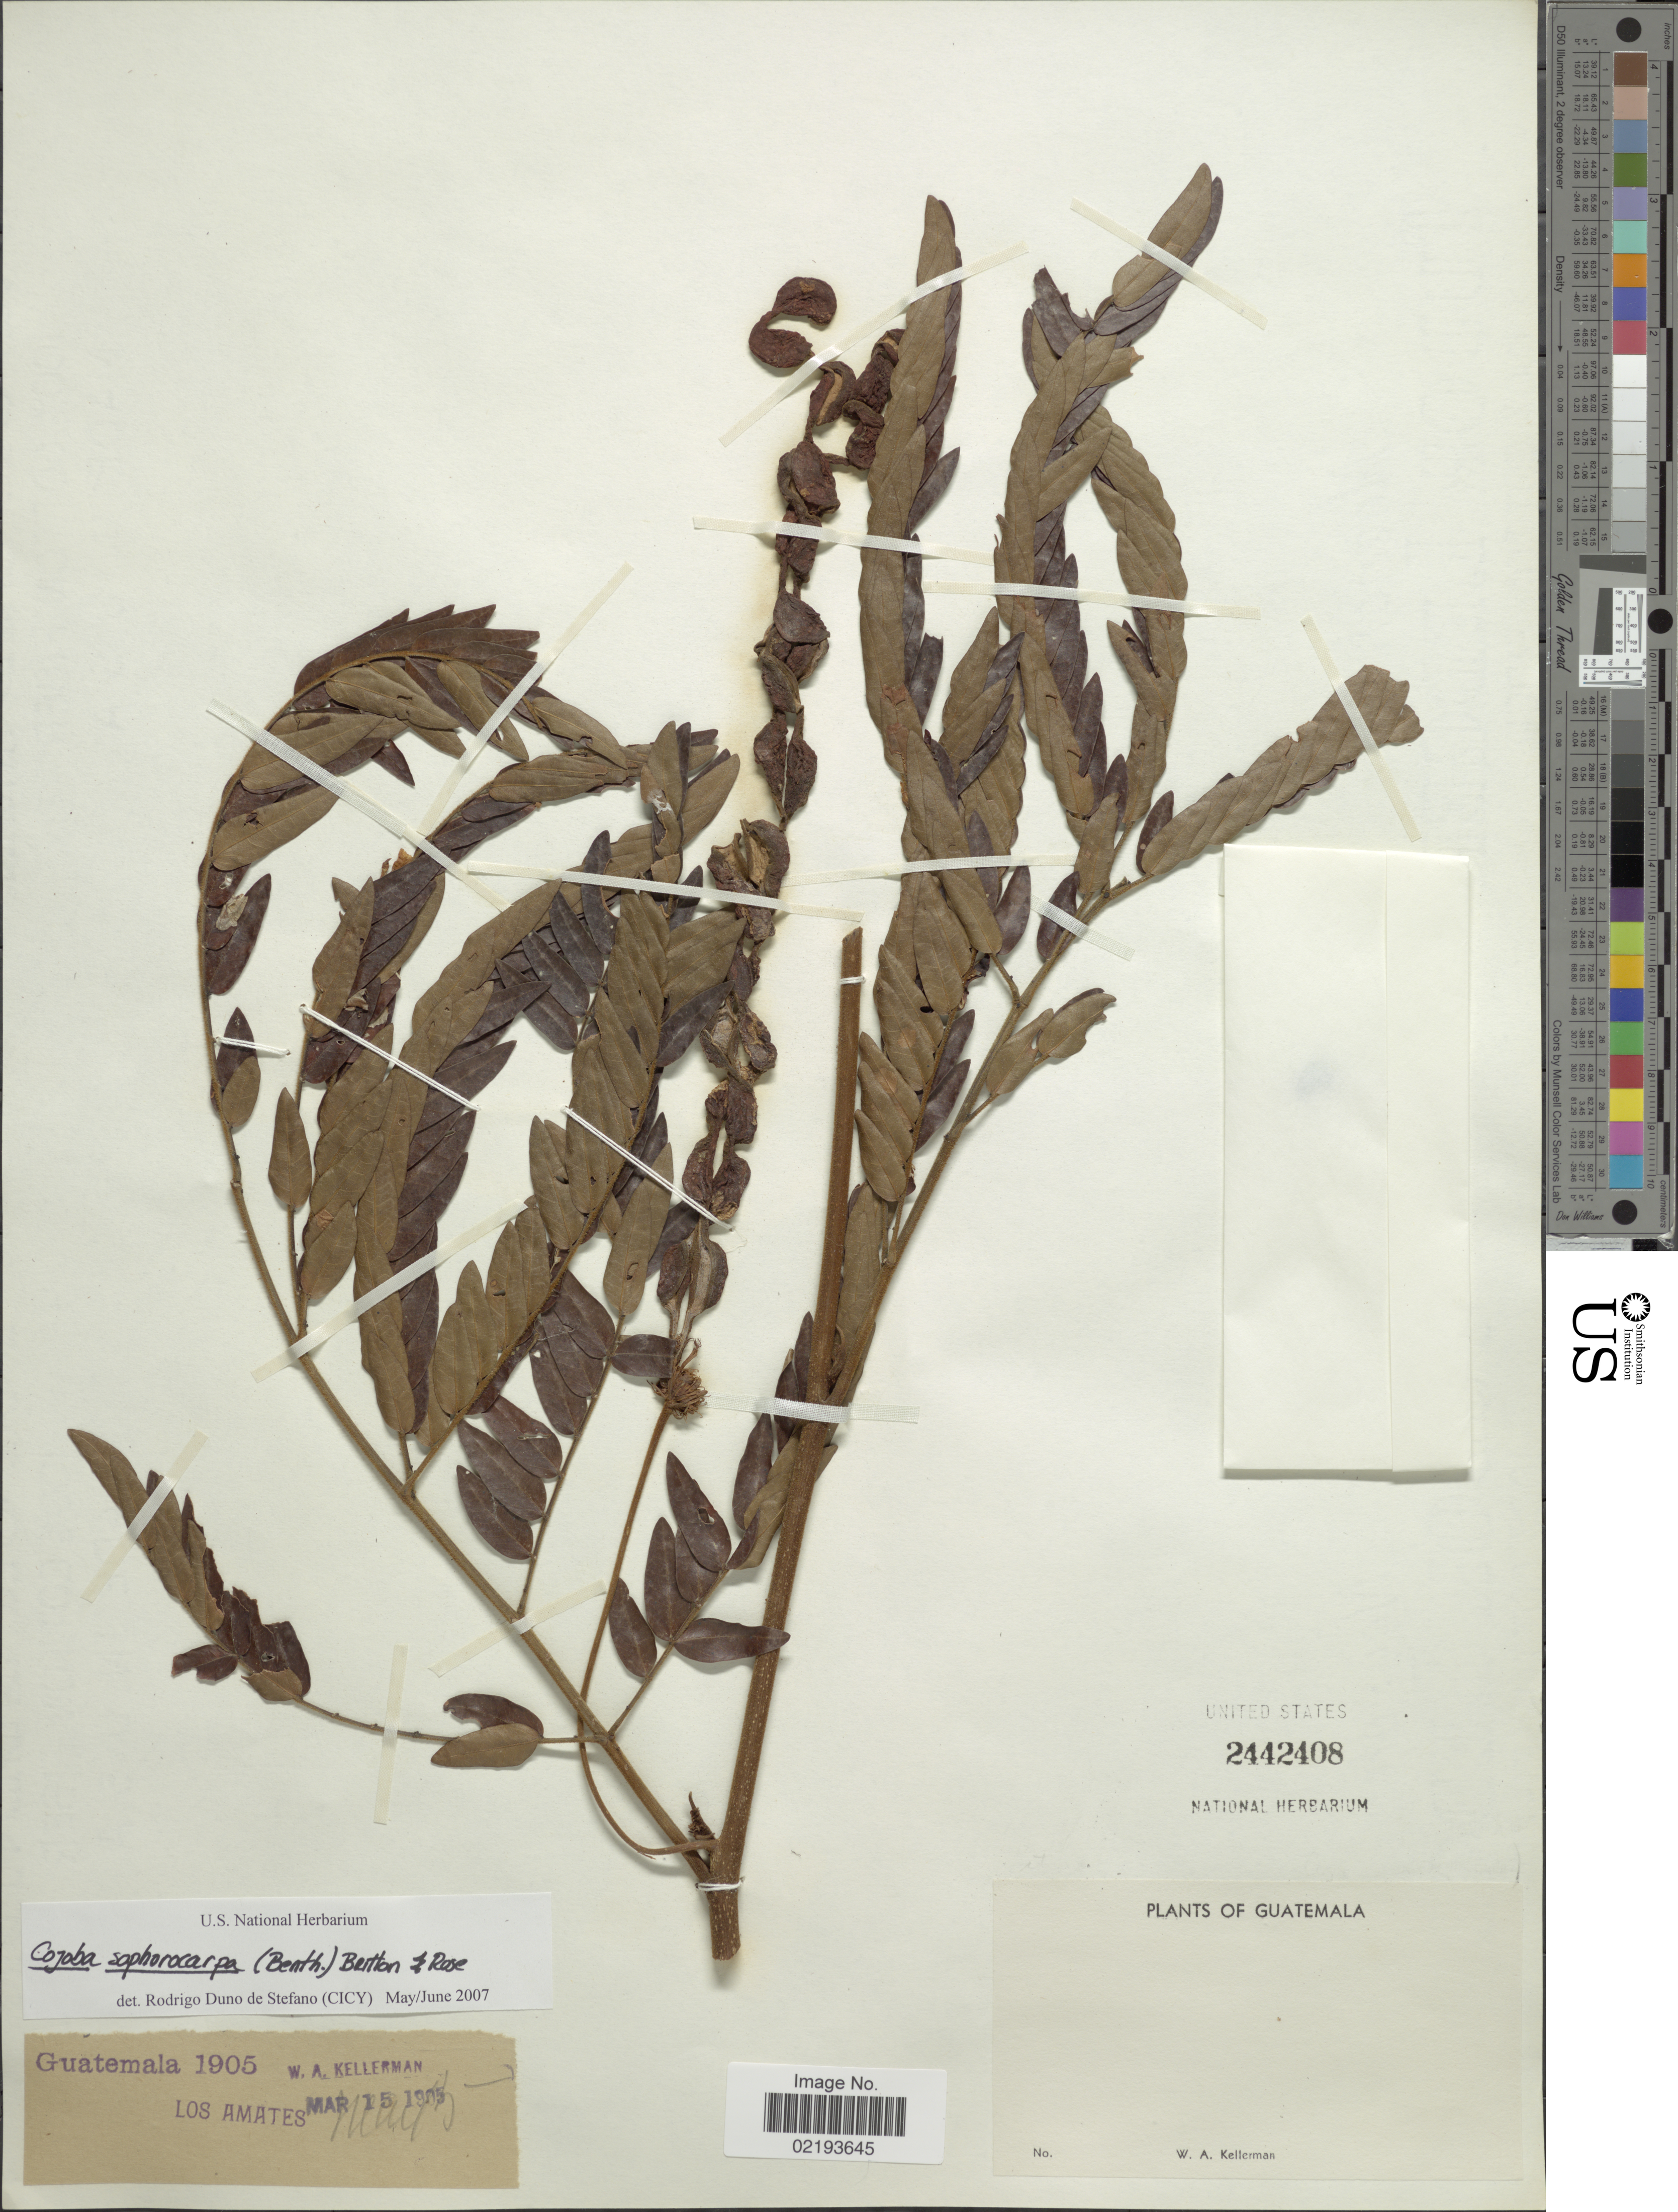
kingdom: Plantae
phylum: Tracheophyta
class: Magnoliopsida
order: Fabales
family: Fabaceae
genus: Cojoba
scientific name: Cojoba sophorocarpa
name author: (Benth.) Britton & Rose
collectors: W. Kellerman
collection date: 1905-05-05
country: Guatemala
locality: Los Amates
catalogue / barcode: US 2442408